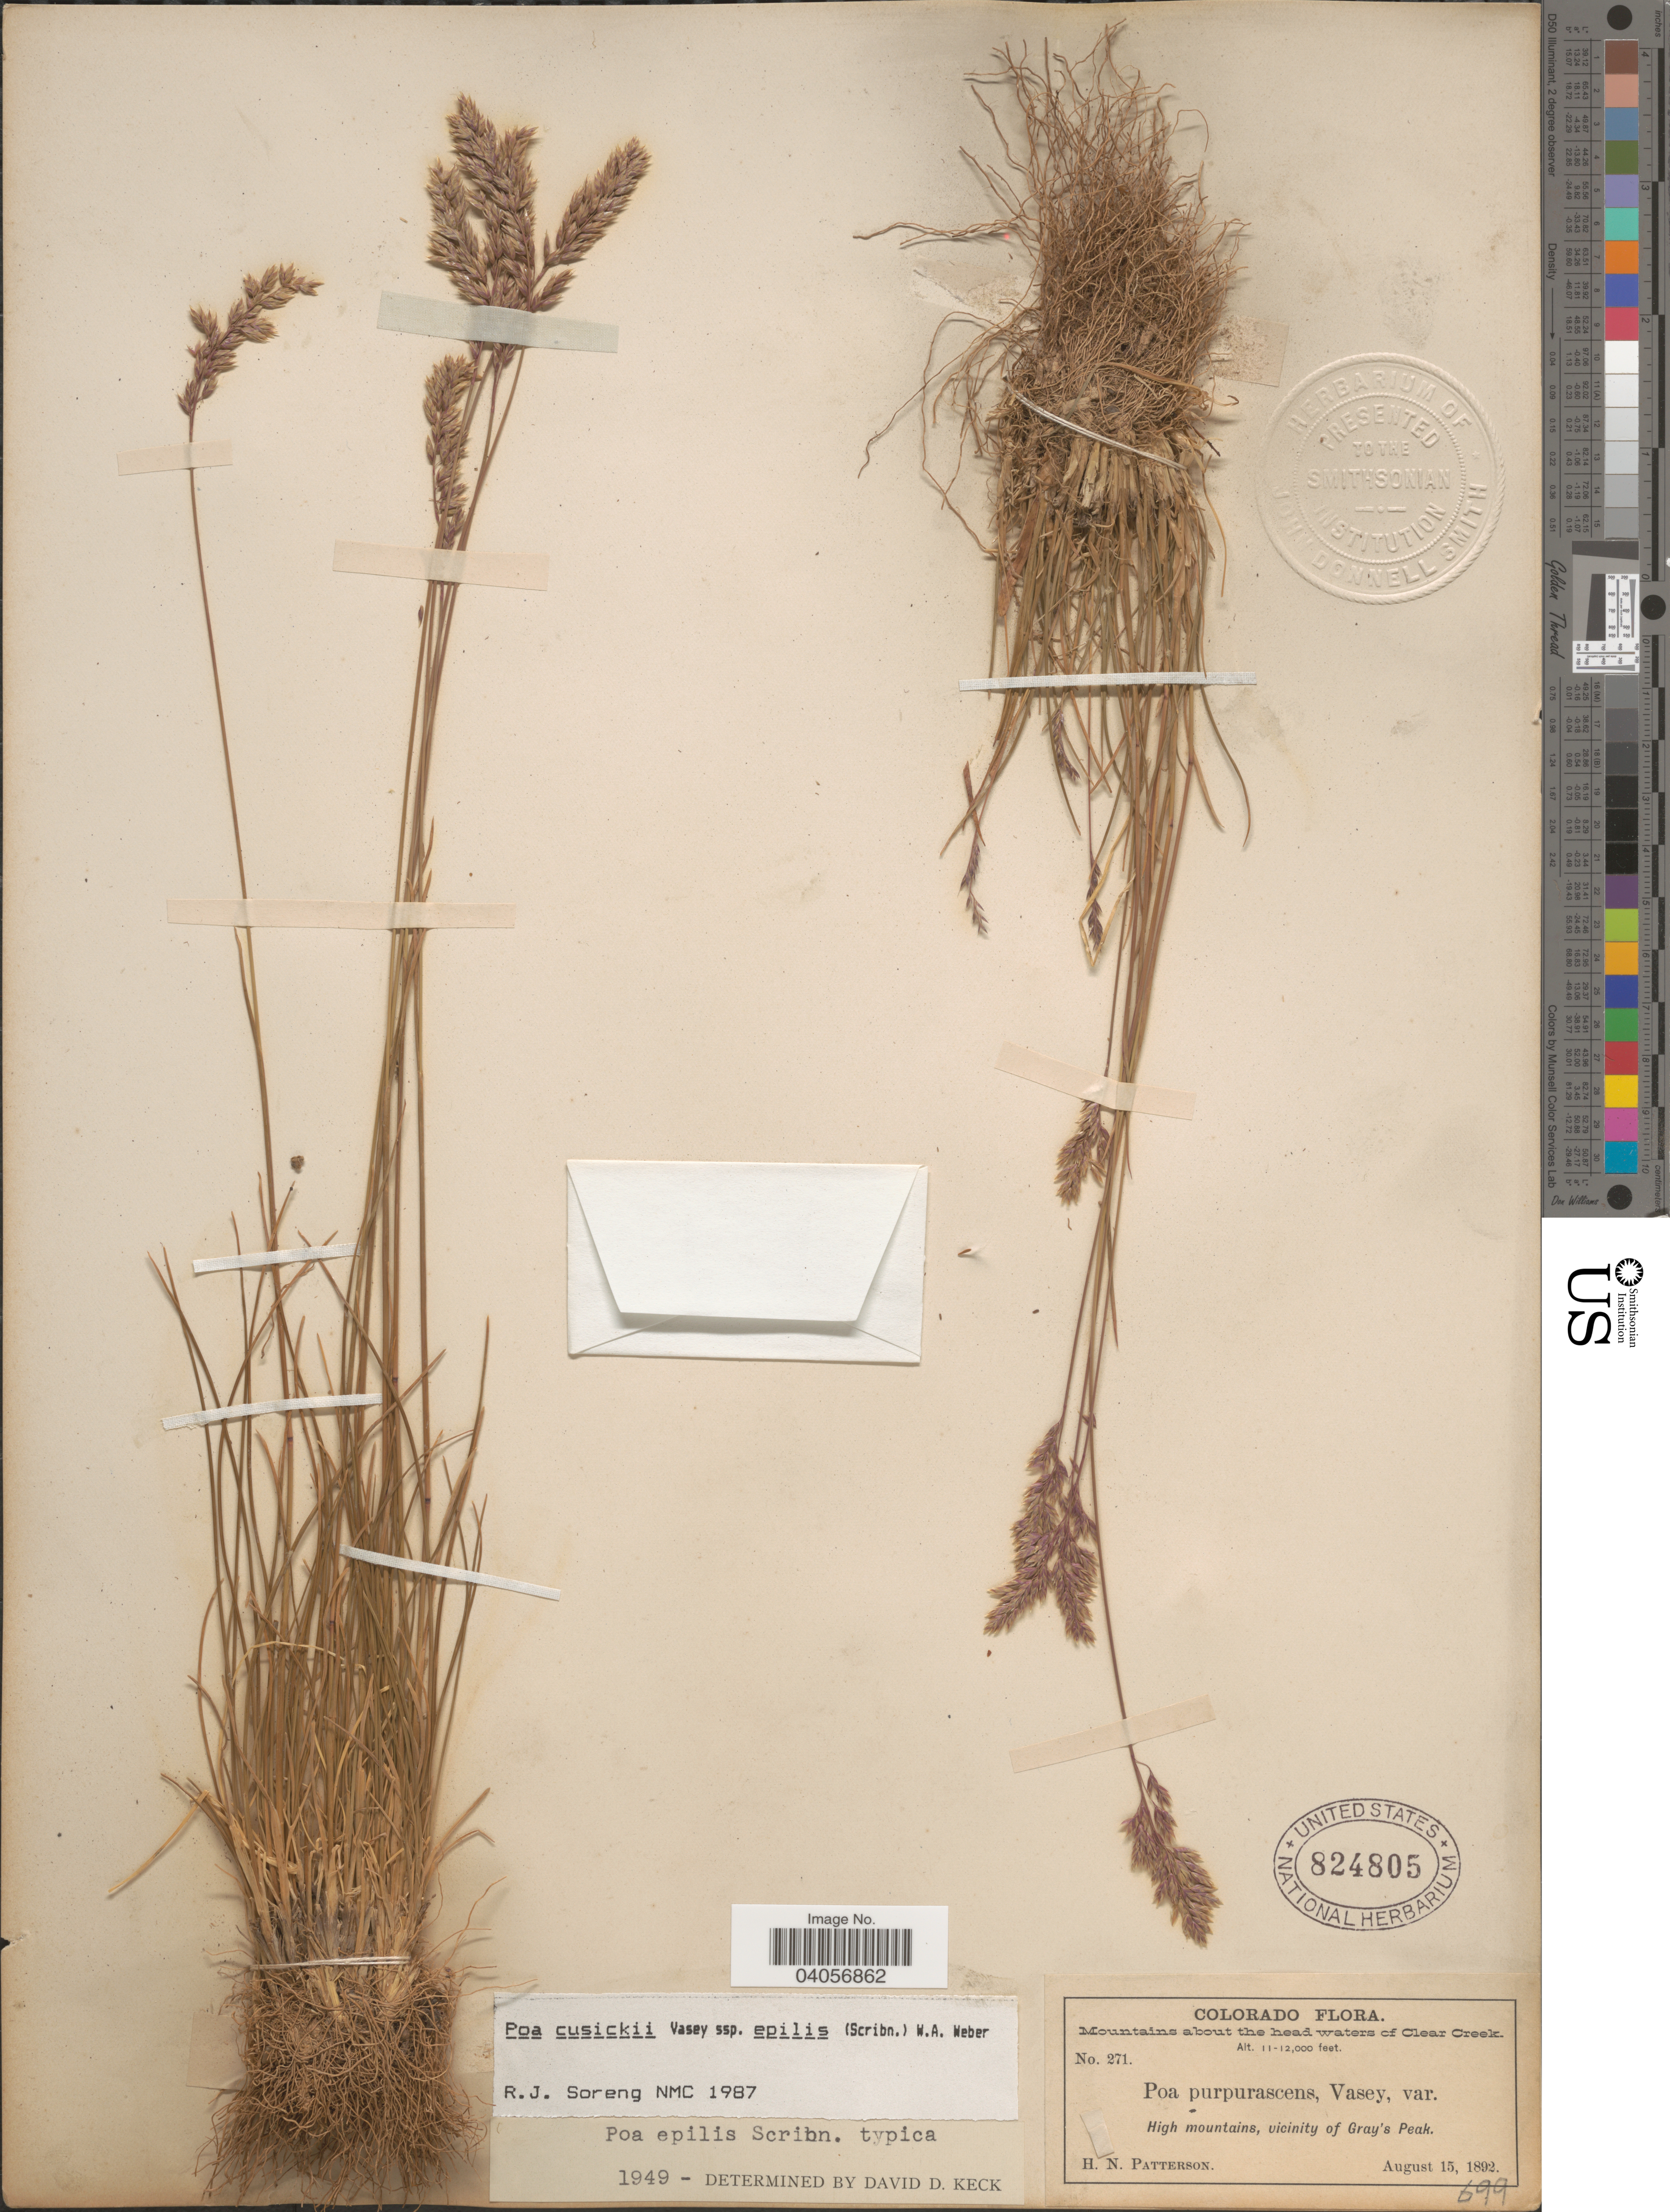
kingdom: Plantae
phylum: Tracheophyta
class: Liliopsida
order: Poales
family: Poaceae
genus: Poa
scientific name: Poa cusickii subsp. epilis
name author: (Scribn.) W.A. Weber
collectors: H. N. Patterson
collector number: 271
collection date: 1892-08-15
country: United States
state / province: Colorado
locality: Mountains about the head waters of Clear Creek. High mountains, vicinity of Gray's Peak.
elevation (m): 3353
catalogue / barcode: US 824805